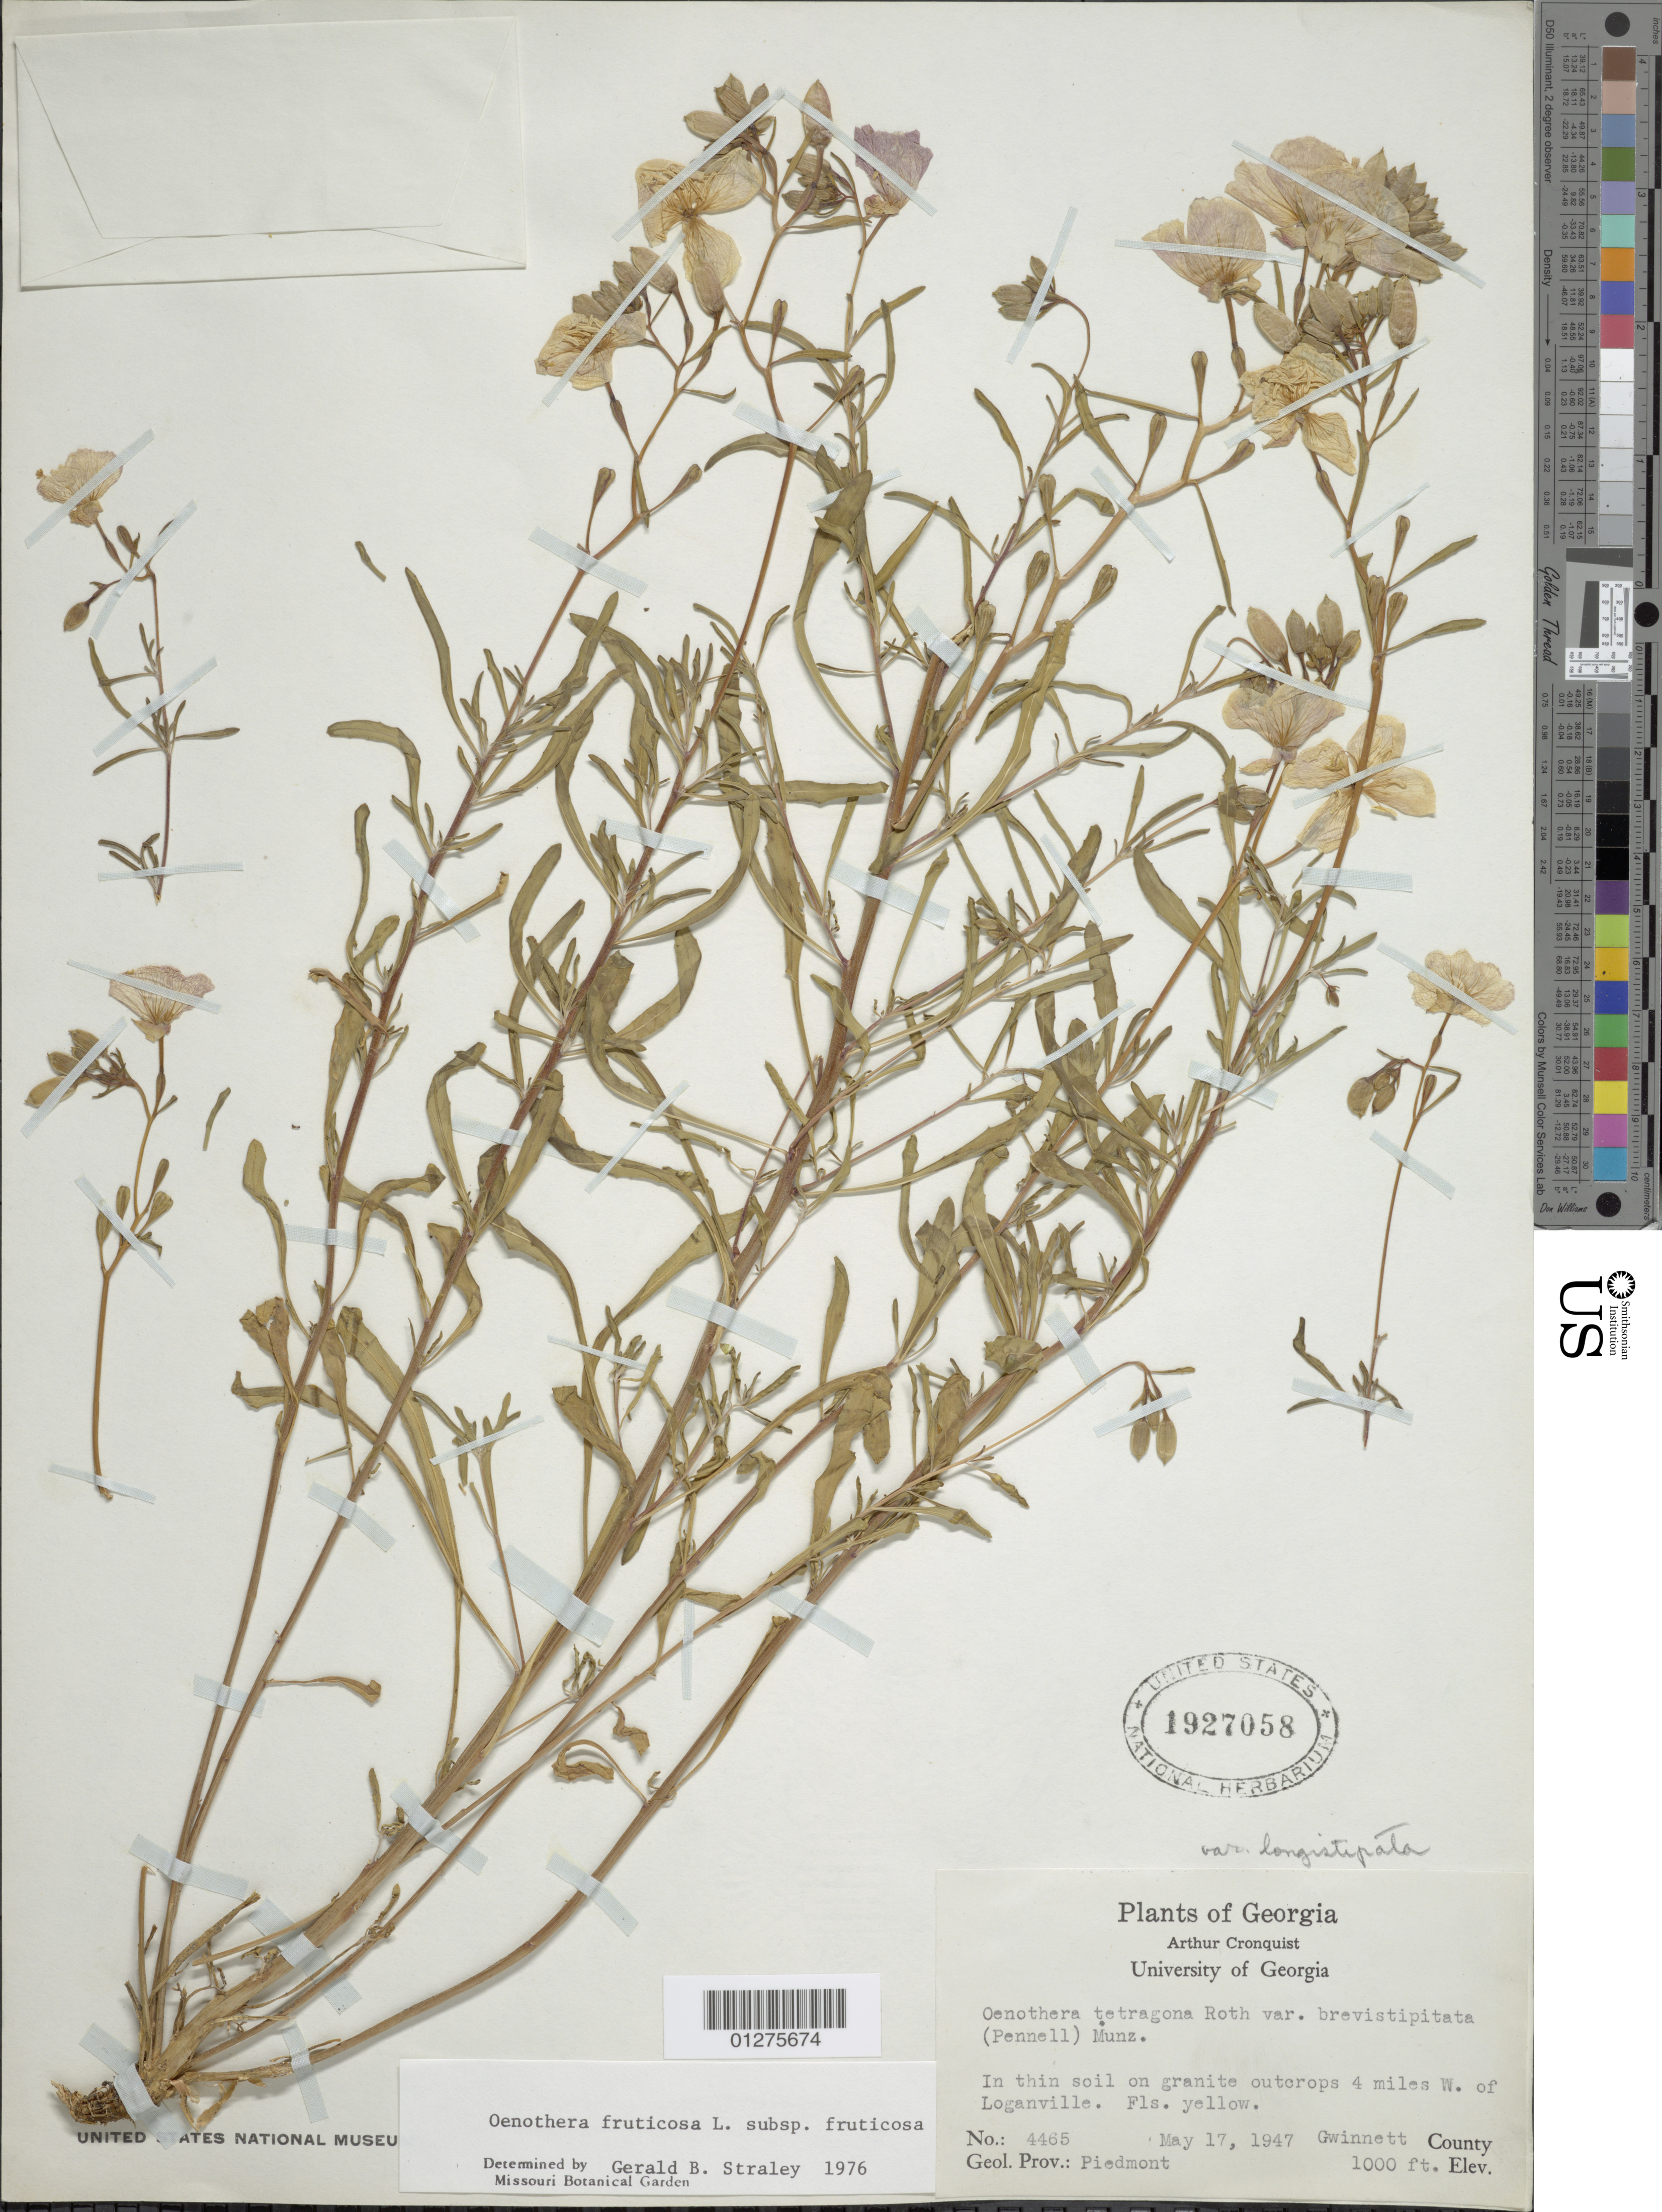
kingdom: Plantae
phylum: Tracheophyta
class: Magnoliopsida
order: Myrtales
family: Onagraceae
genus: Oenothera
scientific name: Oenothera fruticosa subsp. fruticosa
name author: L.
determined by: Straley, G. B.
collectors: A. J. Cronquist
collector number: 4465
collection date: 1947-05-17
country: United States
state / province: Georgia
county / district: Gwinnett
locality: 4 miles west of Loganville.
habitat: Thin soil on granite outcrop.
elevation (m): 305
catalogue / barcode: US 1927058